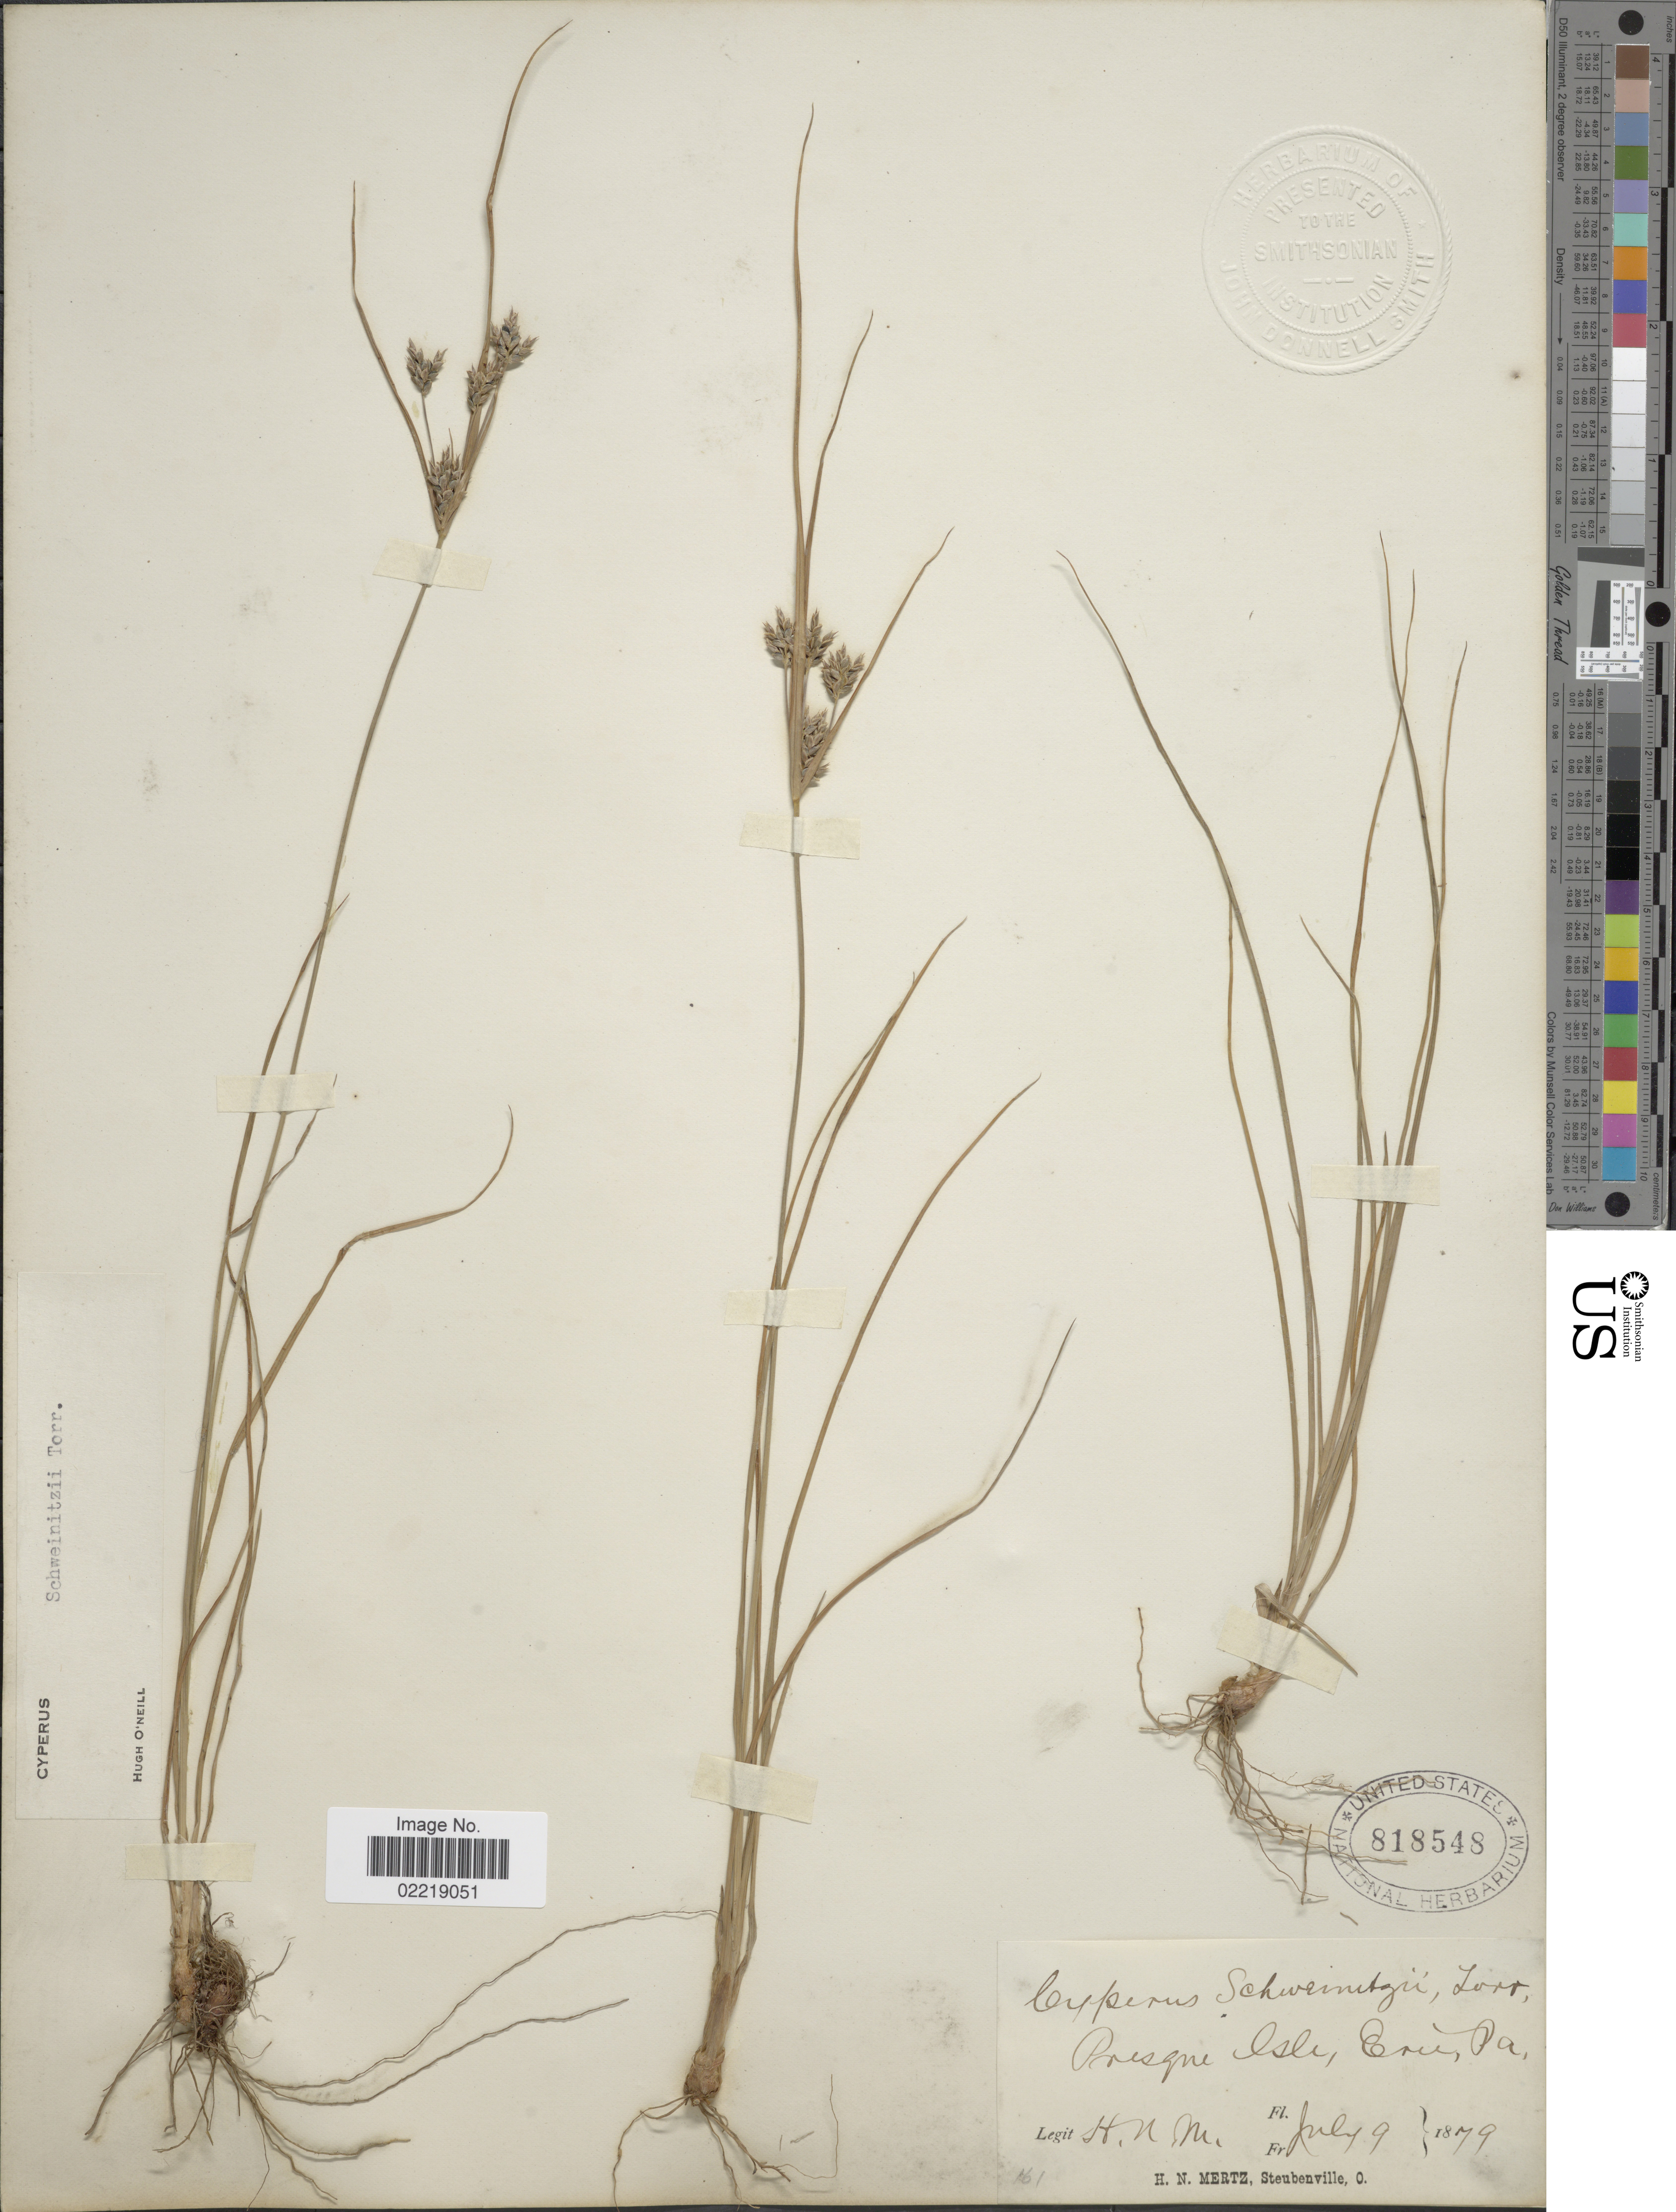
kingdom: Plantae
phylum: Tracheophyta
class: Liliopsida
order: Poales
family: Cyperaceae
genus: Cyperus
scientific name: Cyperus schweinitzii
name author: Torr.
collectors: H. Mertz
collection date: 1879-07-09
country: United States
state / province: Pennsylvania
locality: Presque Isle, Erie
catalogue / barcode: US 818548